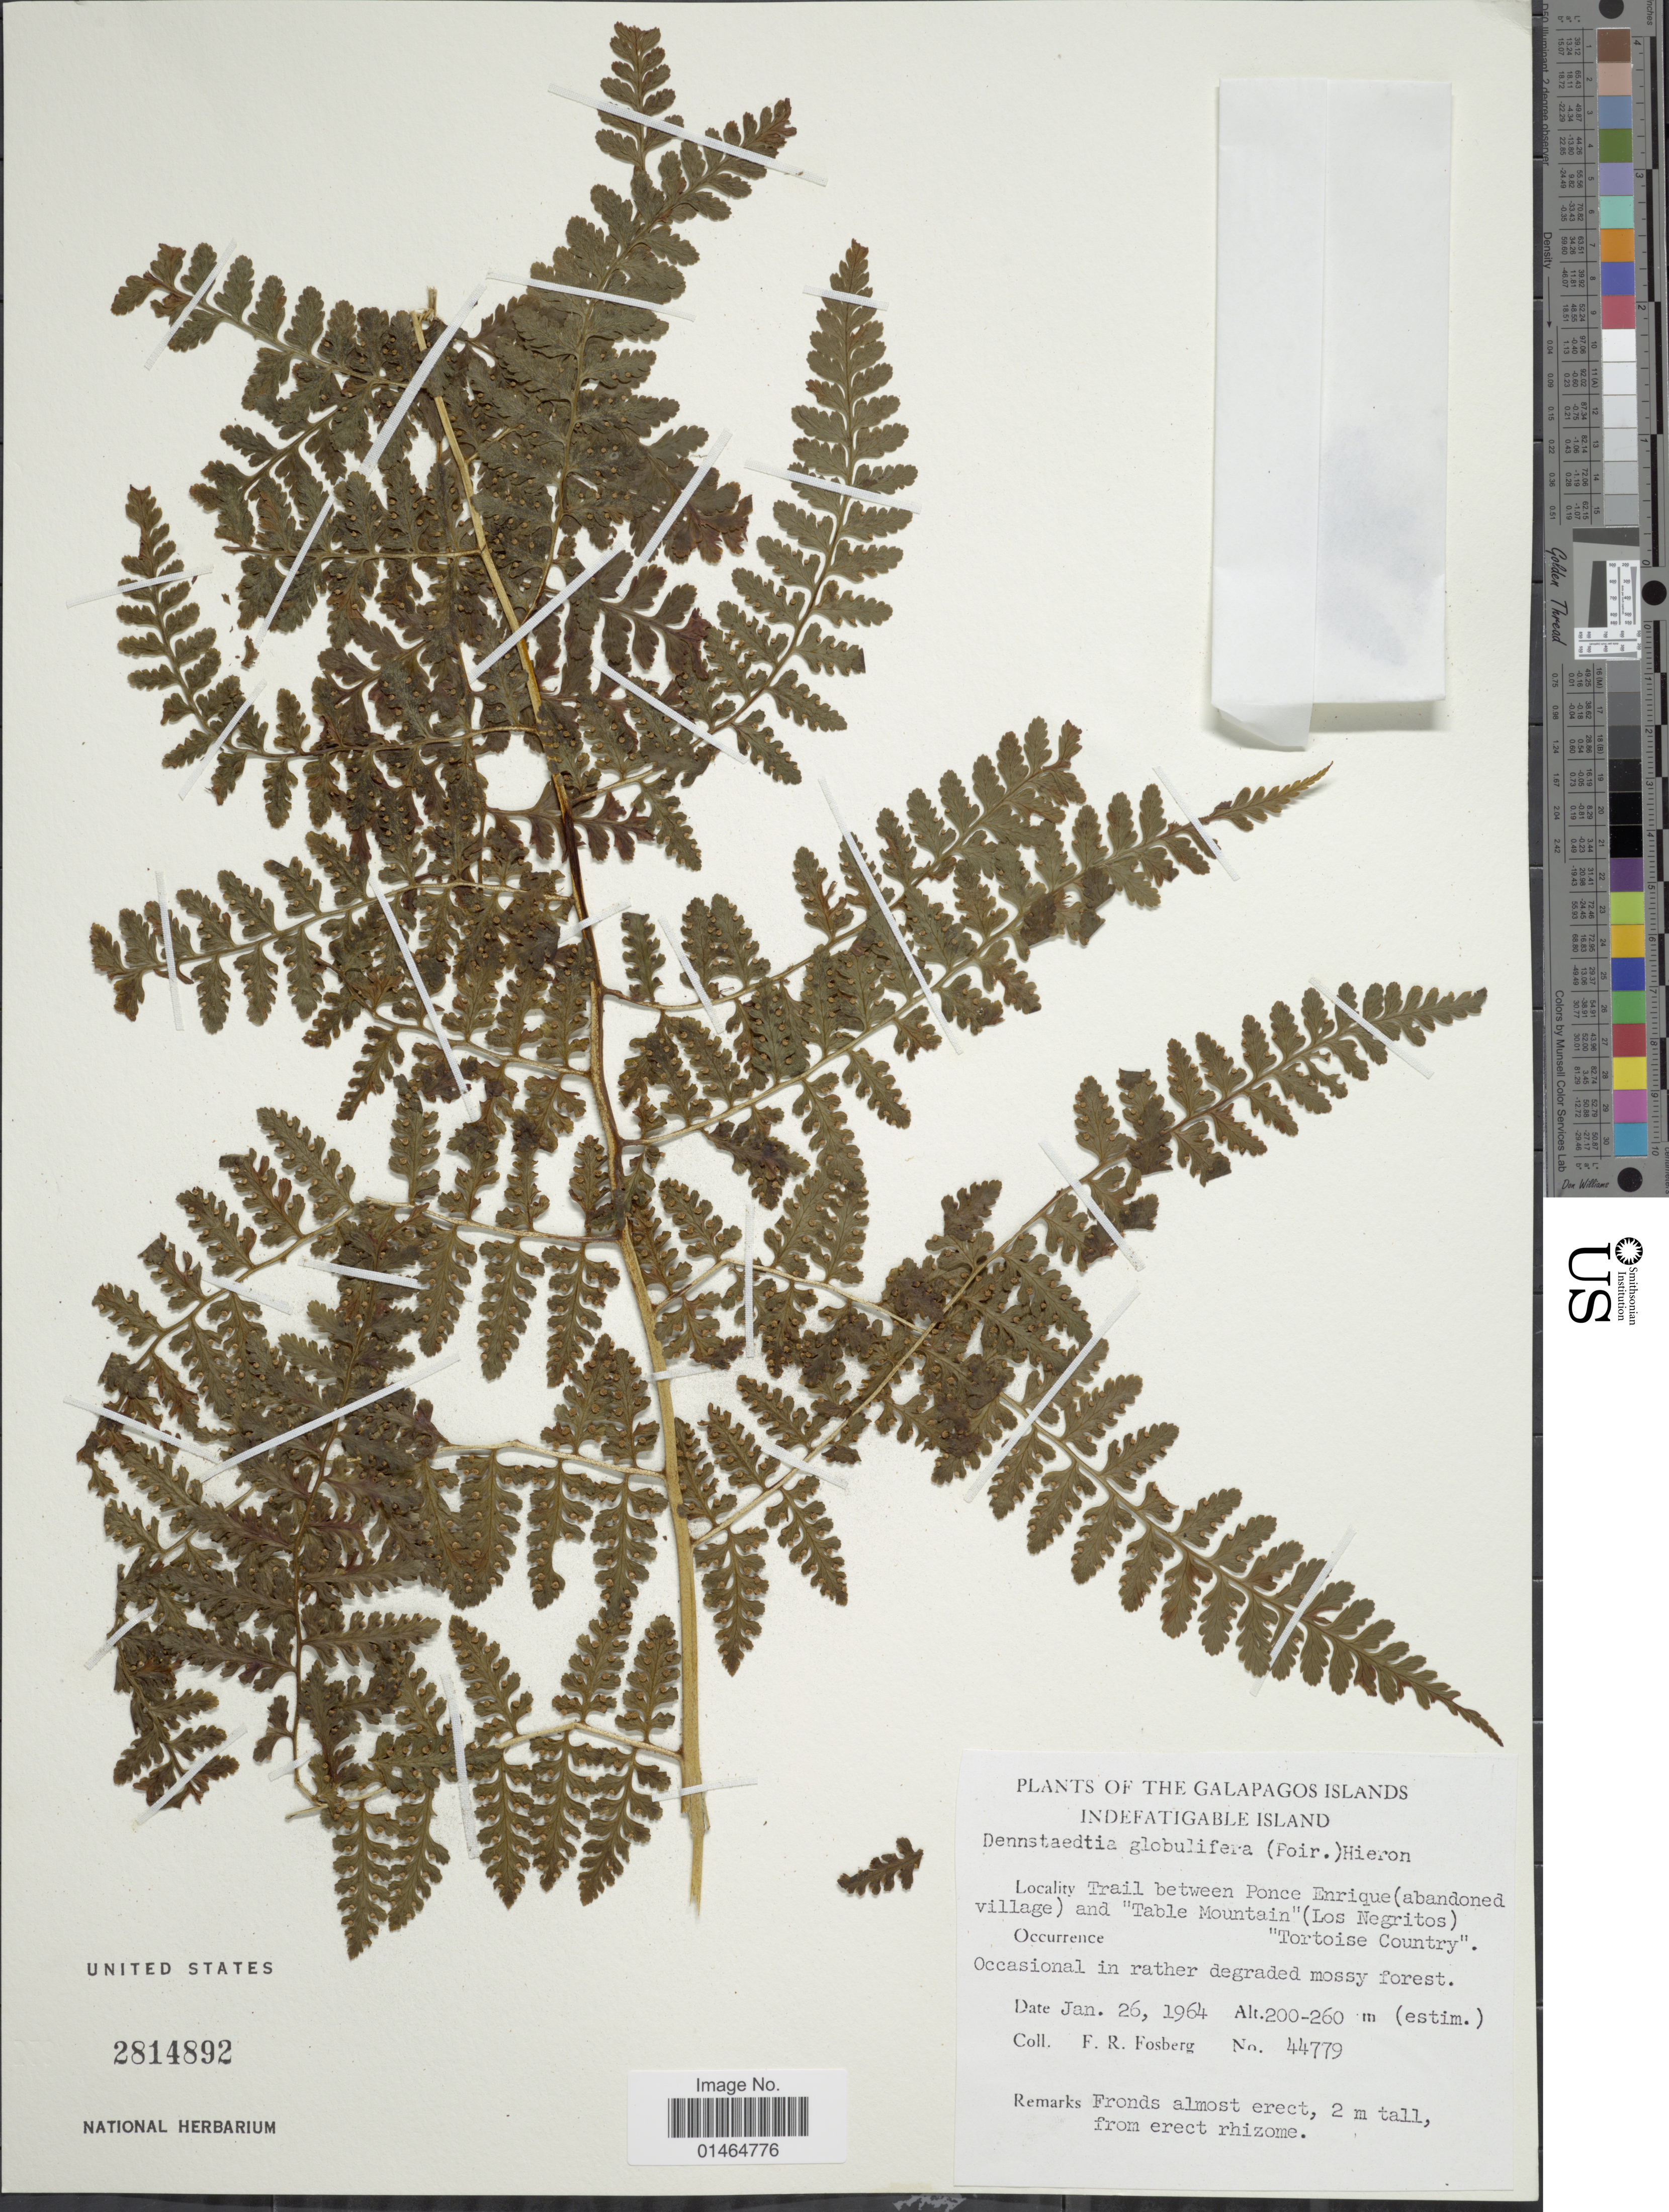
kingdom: Plantae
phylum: Tracheophyta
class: Polypodiopsida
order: Polypodiales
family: Dennstaedtiaceae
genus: Dennstaedtia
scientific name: Dennstaedtia globulifera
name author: (Poir.) Hieron.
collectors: F. R. Fosberg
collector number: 44779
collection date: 1964-01-26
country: Ecuador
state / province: Colón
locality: Galapagos Islands. Indefatigable Island. Trail between Ponce Enrique (abandoned village) and "Table Mountain" (Los Negritos) "Tortoise Country"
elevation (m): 200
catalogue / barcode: US 2814892